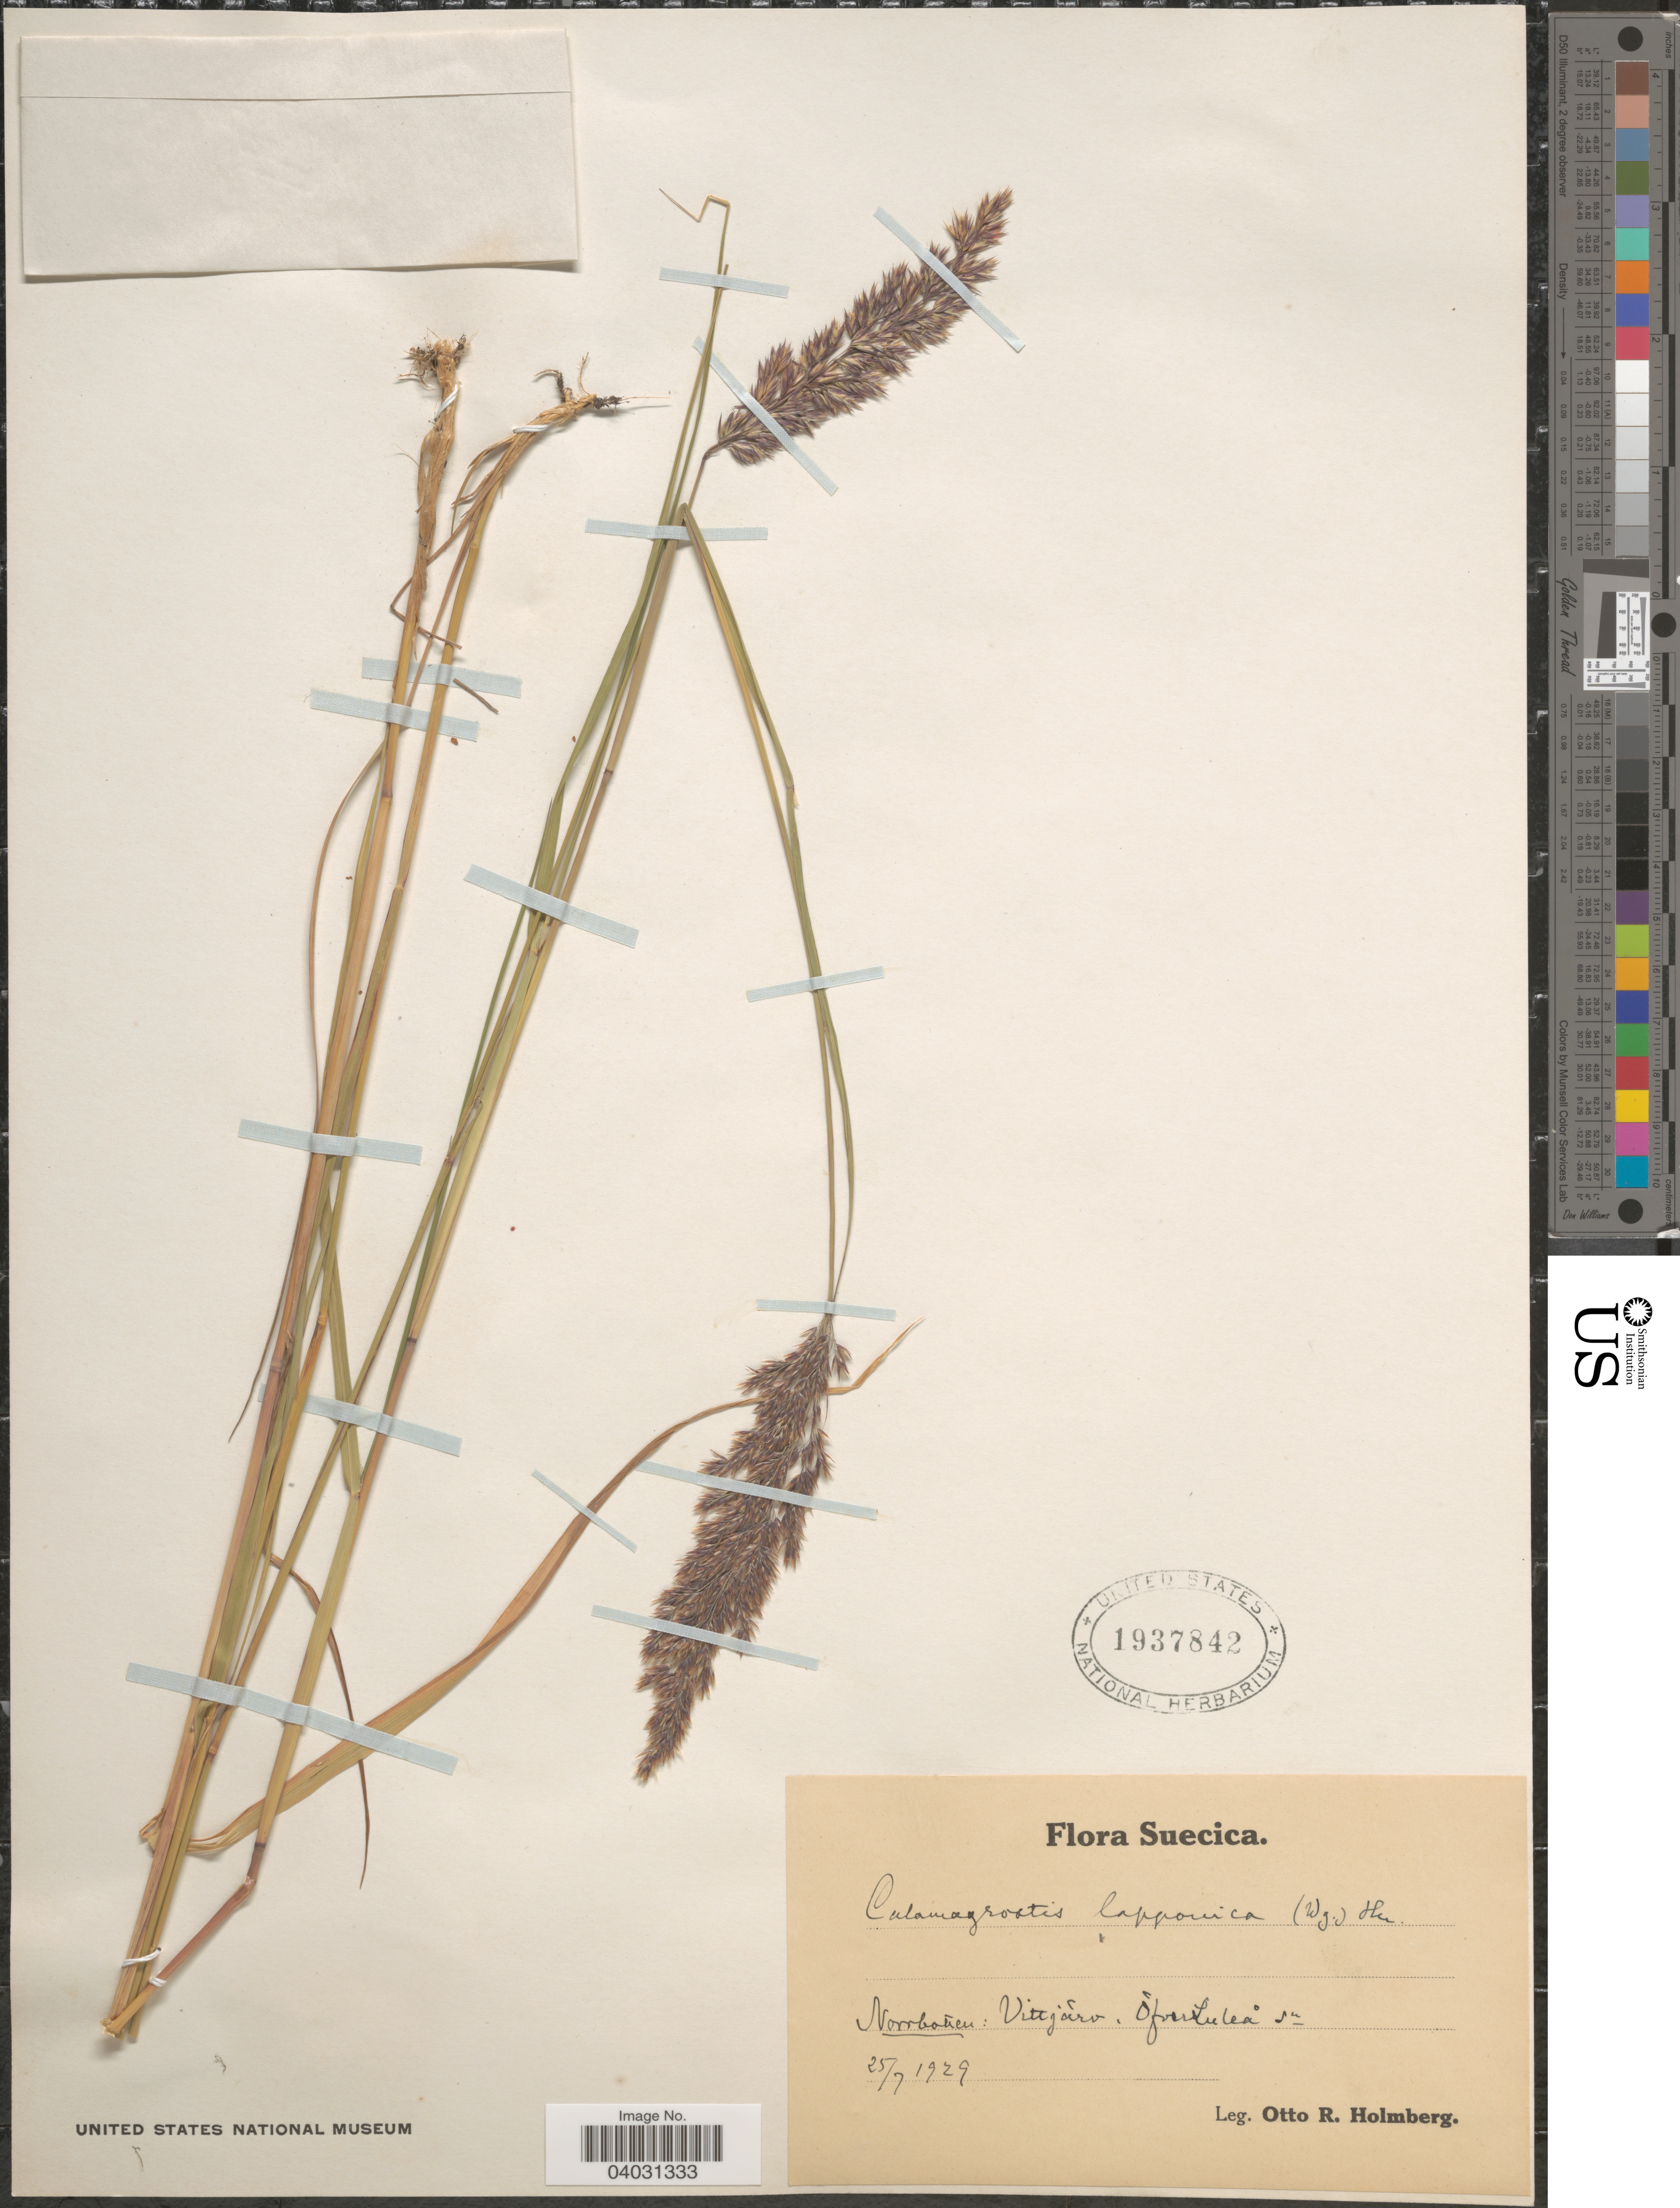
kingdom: Plantae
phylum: Tracheophyta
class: Liliopsida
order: Poales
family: Poaceae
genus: Calamagrostis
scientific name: Calamagrostis lapponica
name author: (Wahlenb.) Hartm.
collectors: O. Holmberg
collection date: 1929-07-25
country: Sweden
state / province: Norrbotten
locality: Suecica. Norrbotten: Vittjärv. Överluleå.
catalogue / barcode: US 1937842